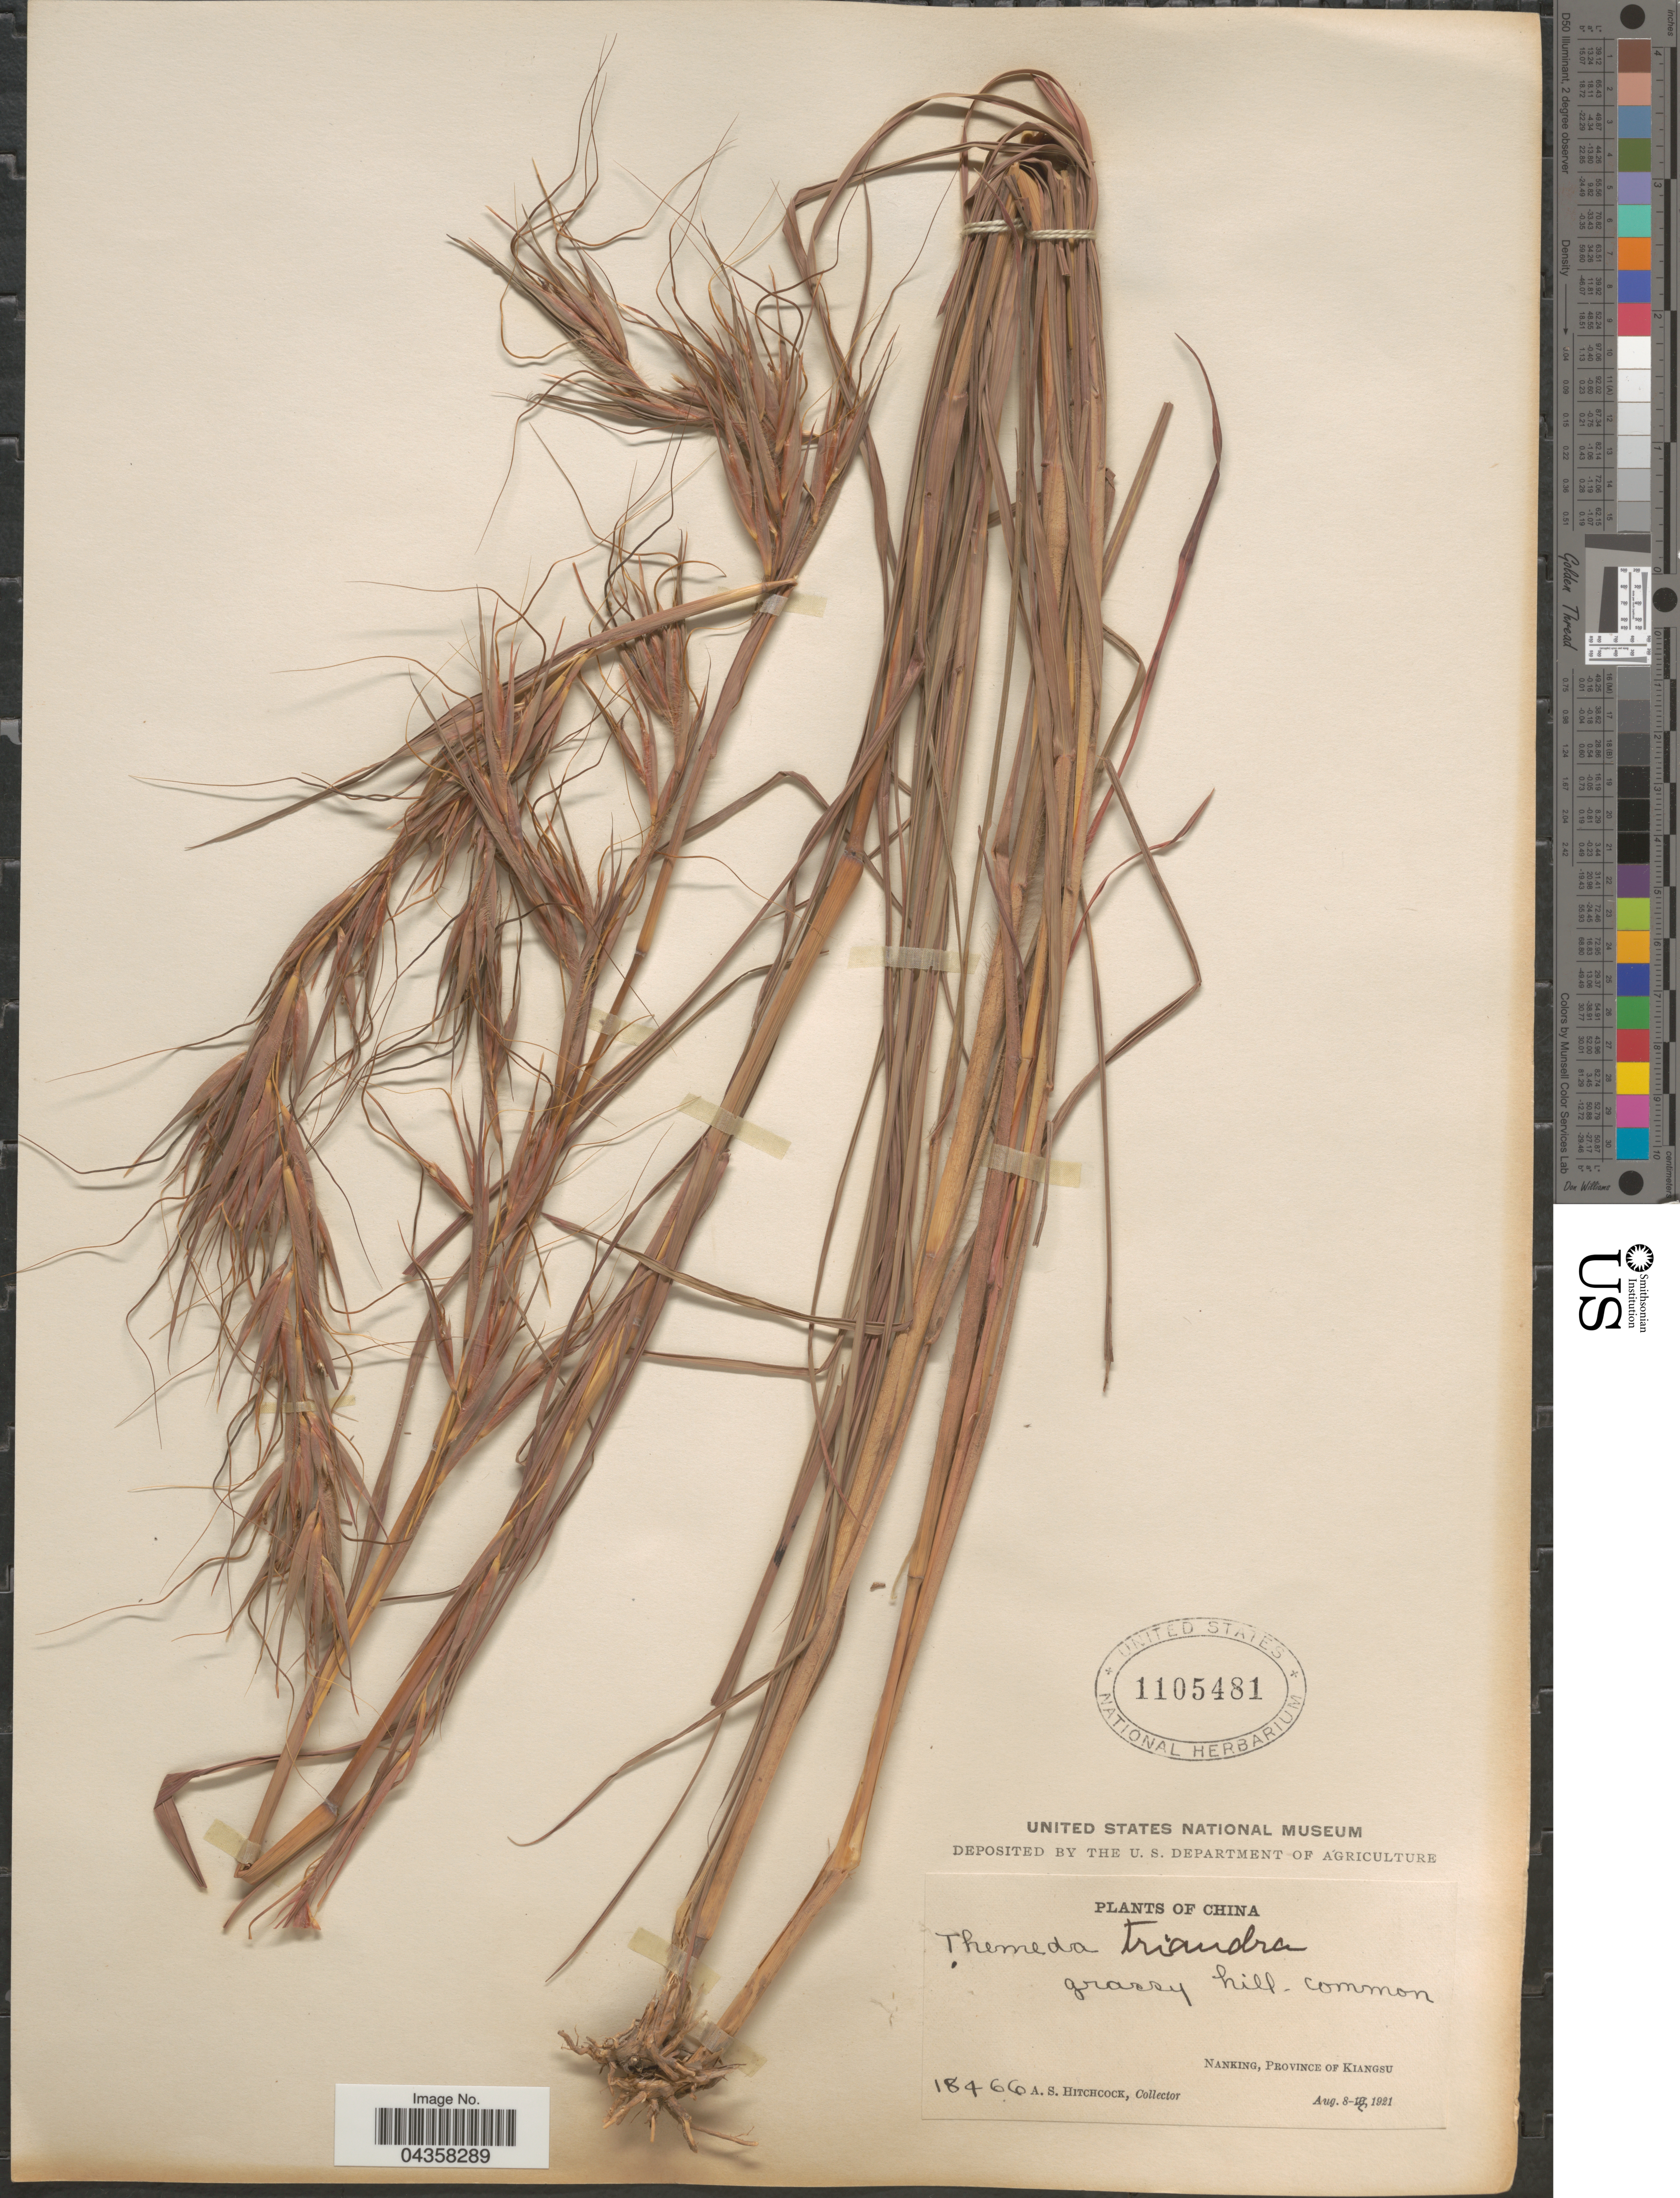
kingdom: Plantae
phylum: Tracheophyta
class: Liliopsida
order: Poales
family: Poaceae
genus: Themeda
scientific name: Themeda triandra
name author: Forssk.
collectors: A. S. Hitchcock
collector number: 18466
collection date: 1921-08-08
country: China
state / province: Jiangsu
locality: Nanking, Province of Kiangsu.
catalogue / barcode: US 1105481